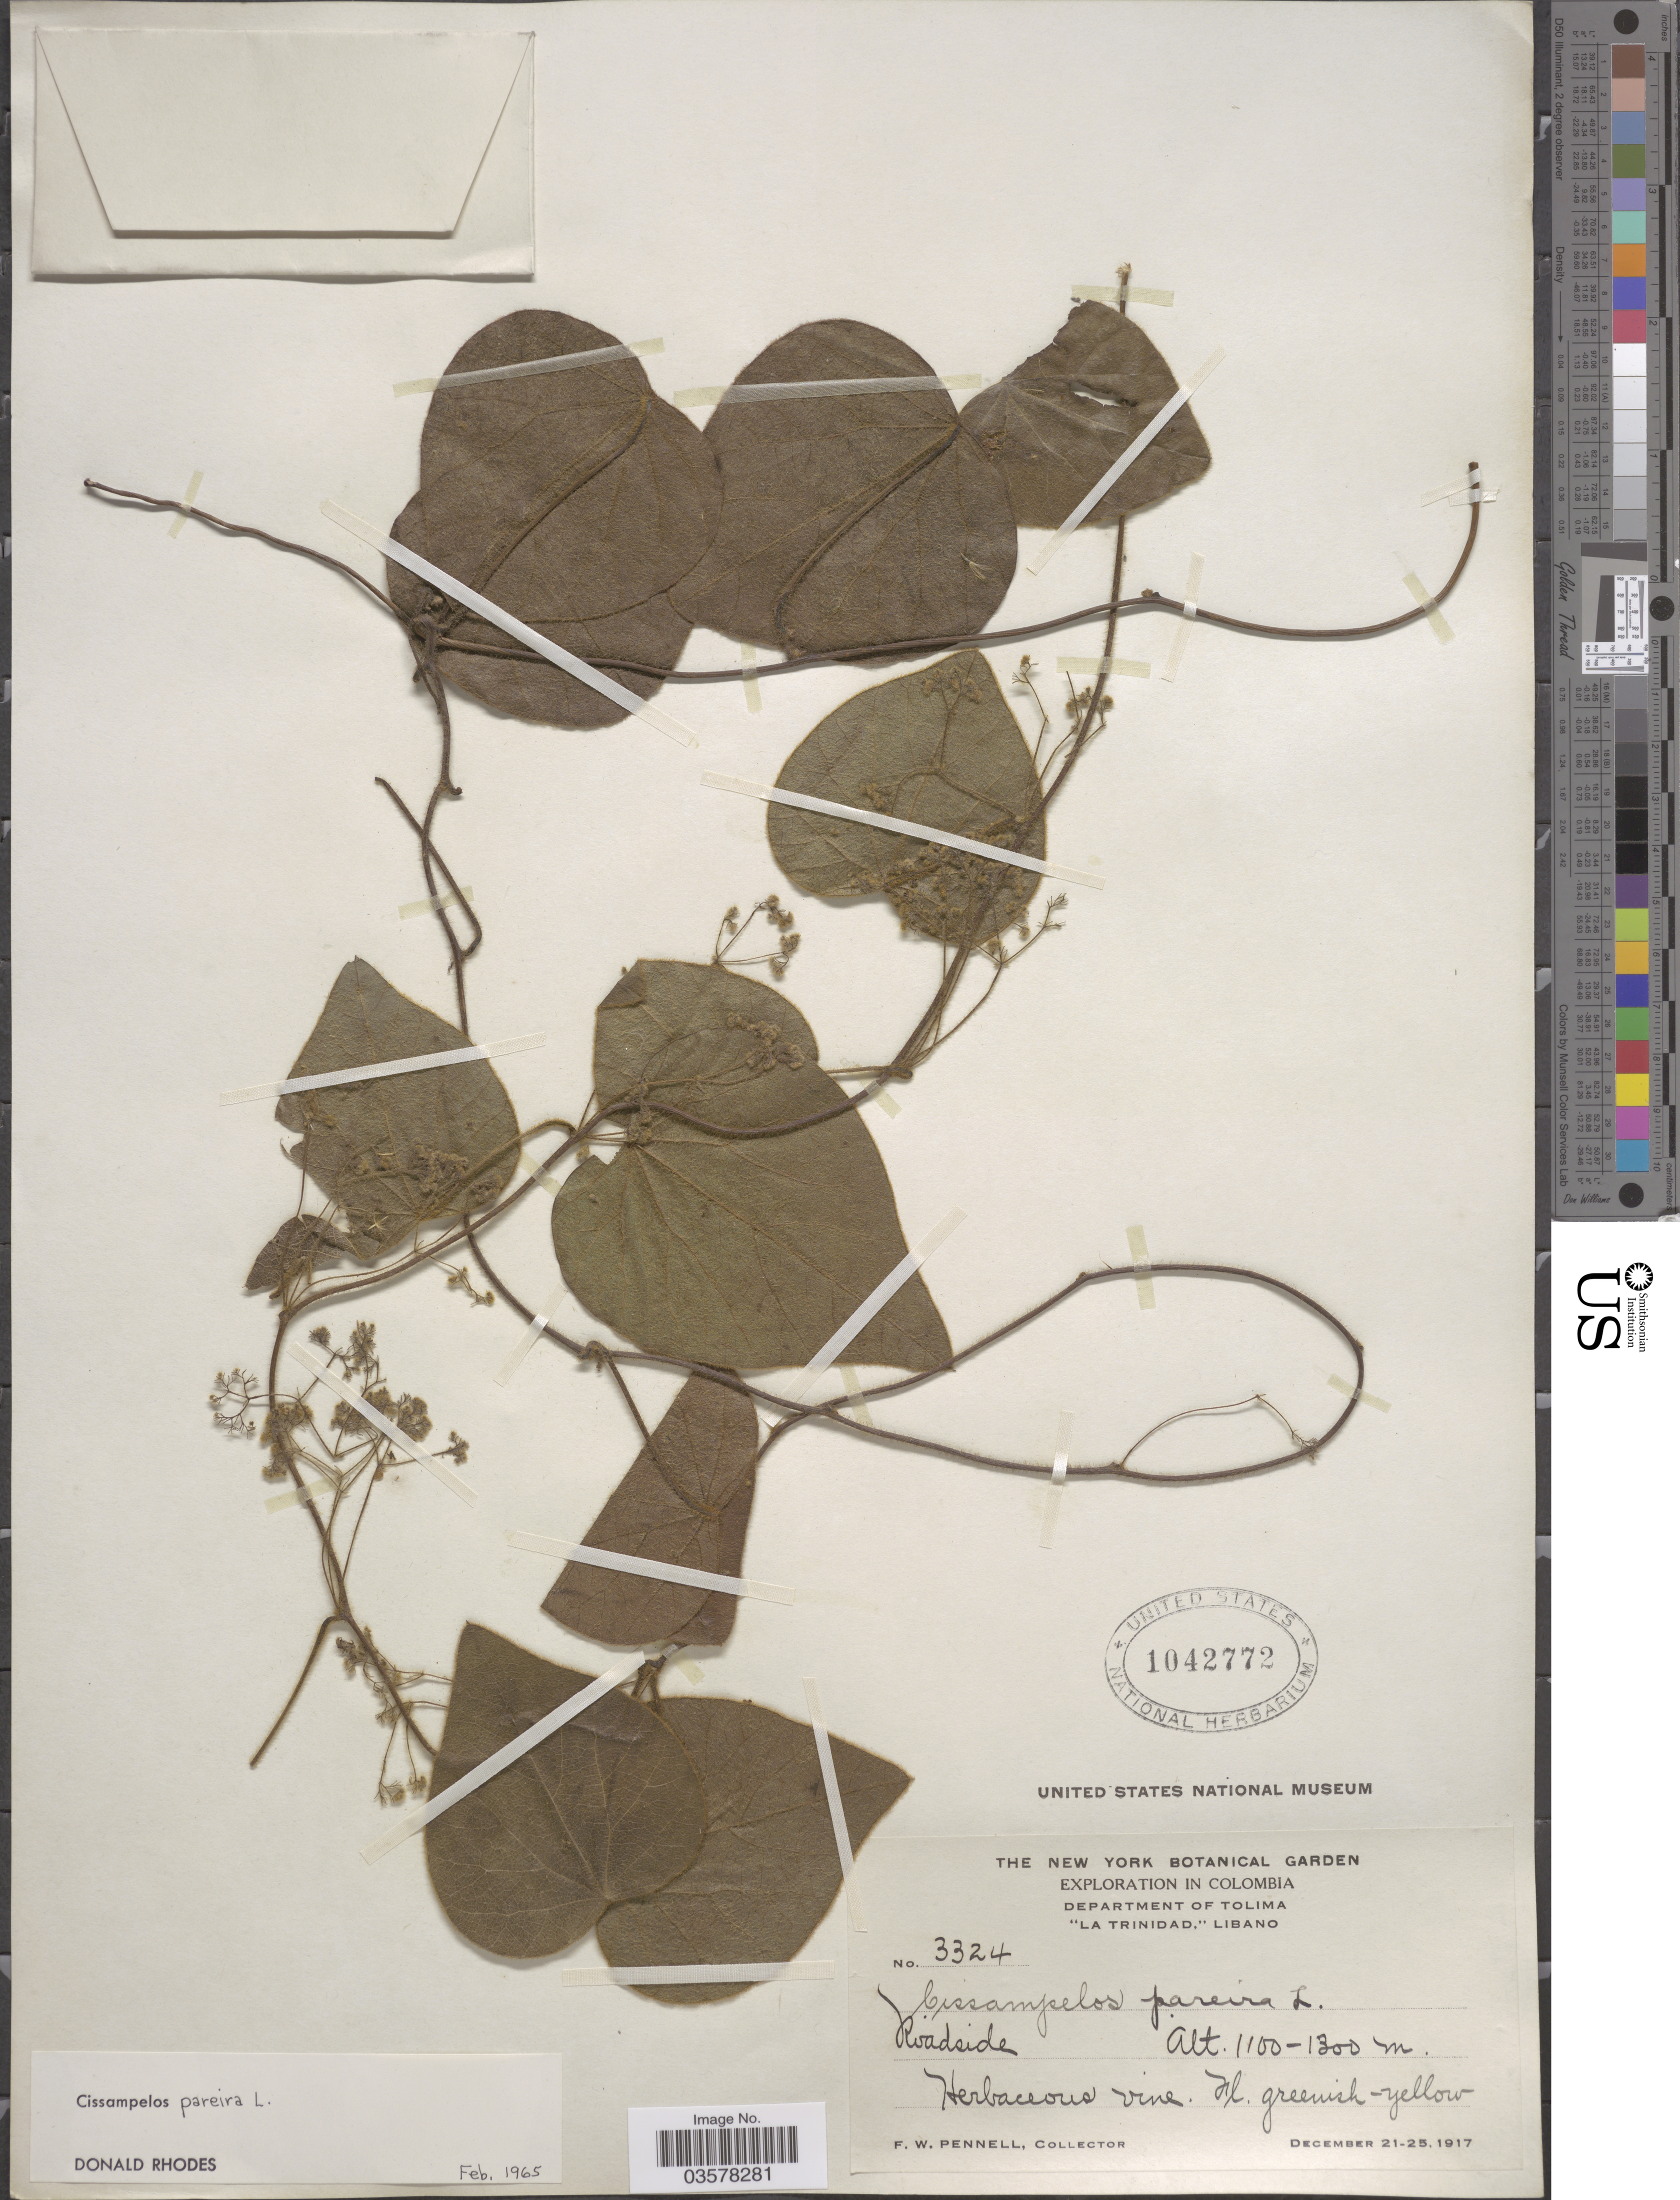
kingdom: Plantae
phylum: Tracheophyta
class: Magnoliopsida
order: Ranunculales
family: Menispermaceae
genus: Cissampelos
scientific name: Cissampelos pareira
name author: L.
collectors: F. W. Pennell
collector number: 3324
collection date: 1917-12-21/1917-12-25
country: Colombia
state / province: Tolima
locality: Department of Tolima. "La Trinidad," Libano.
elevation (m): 1100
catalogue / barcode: US 1042772